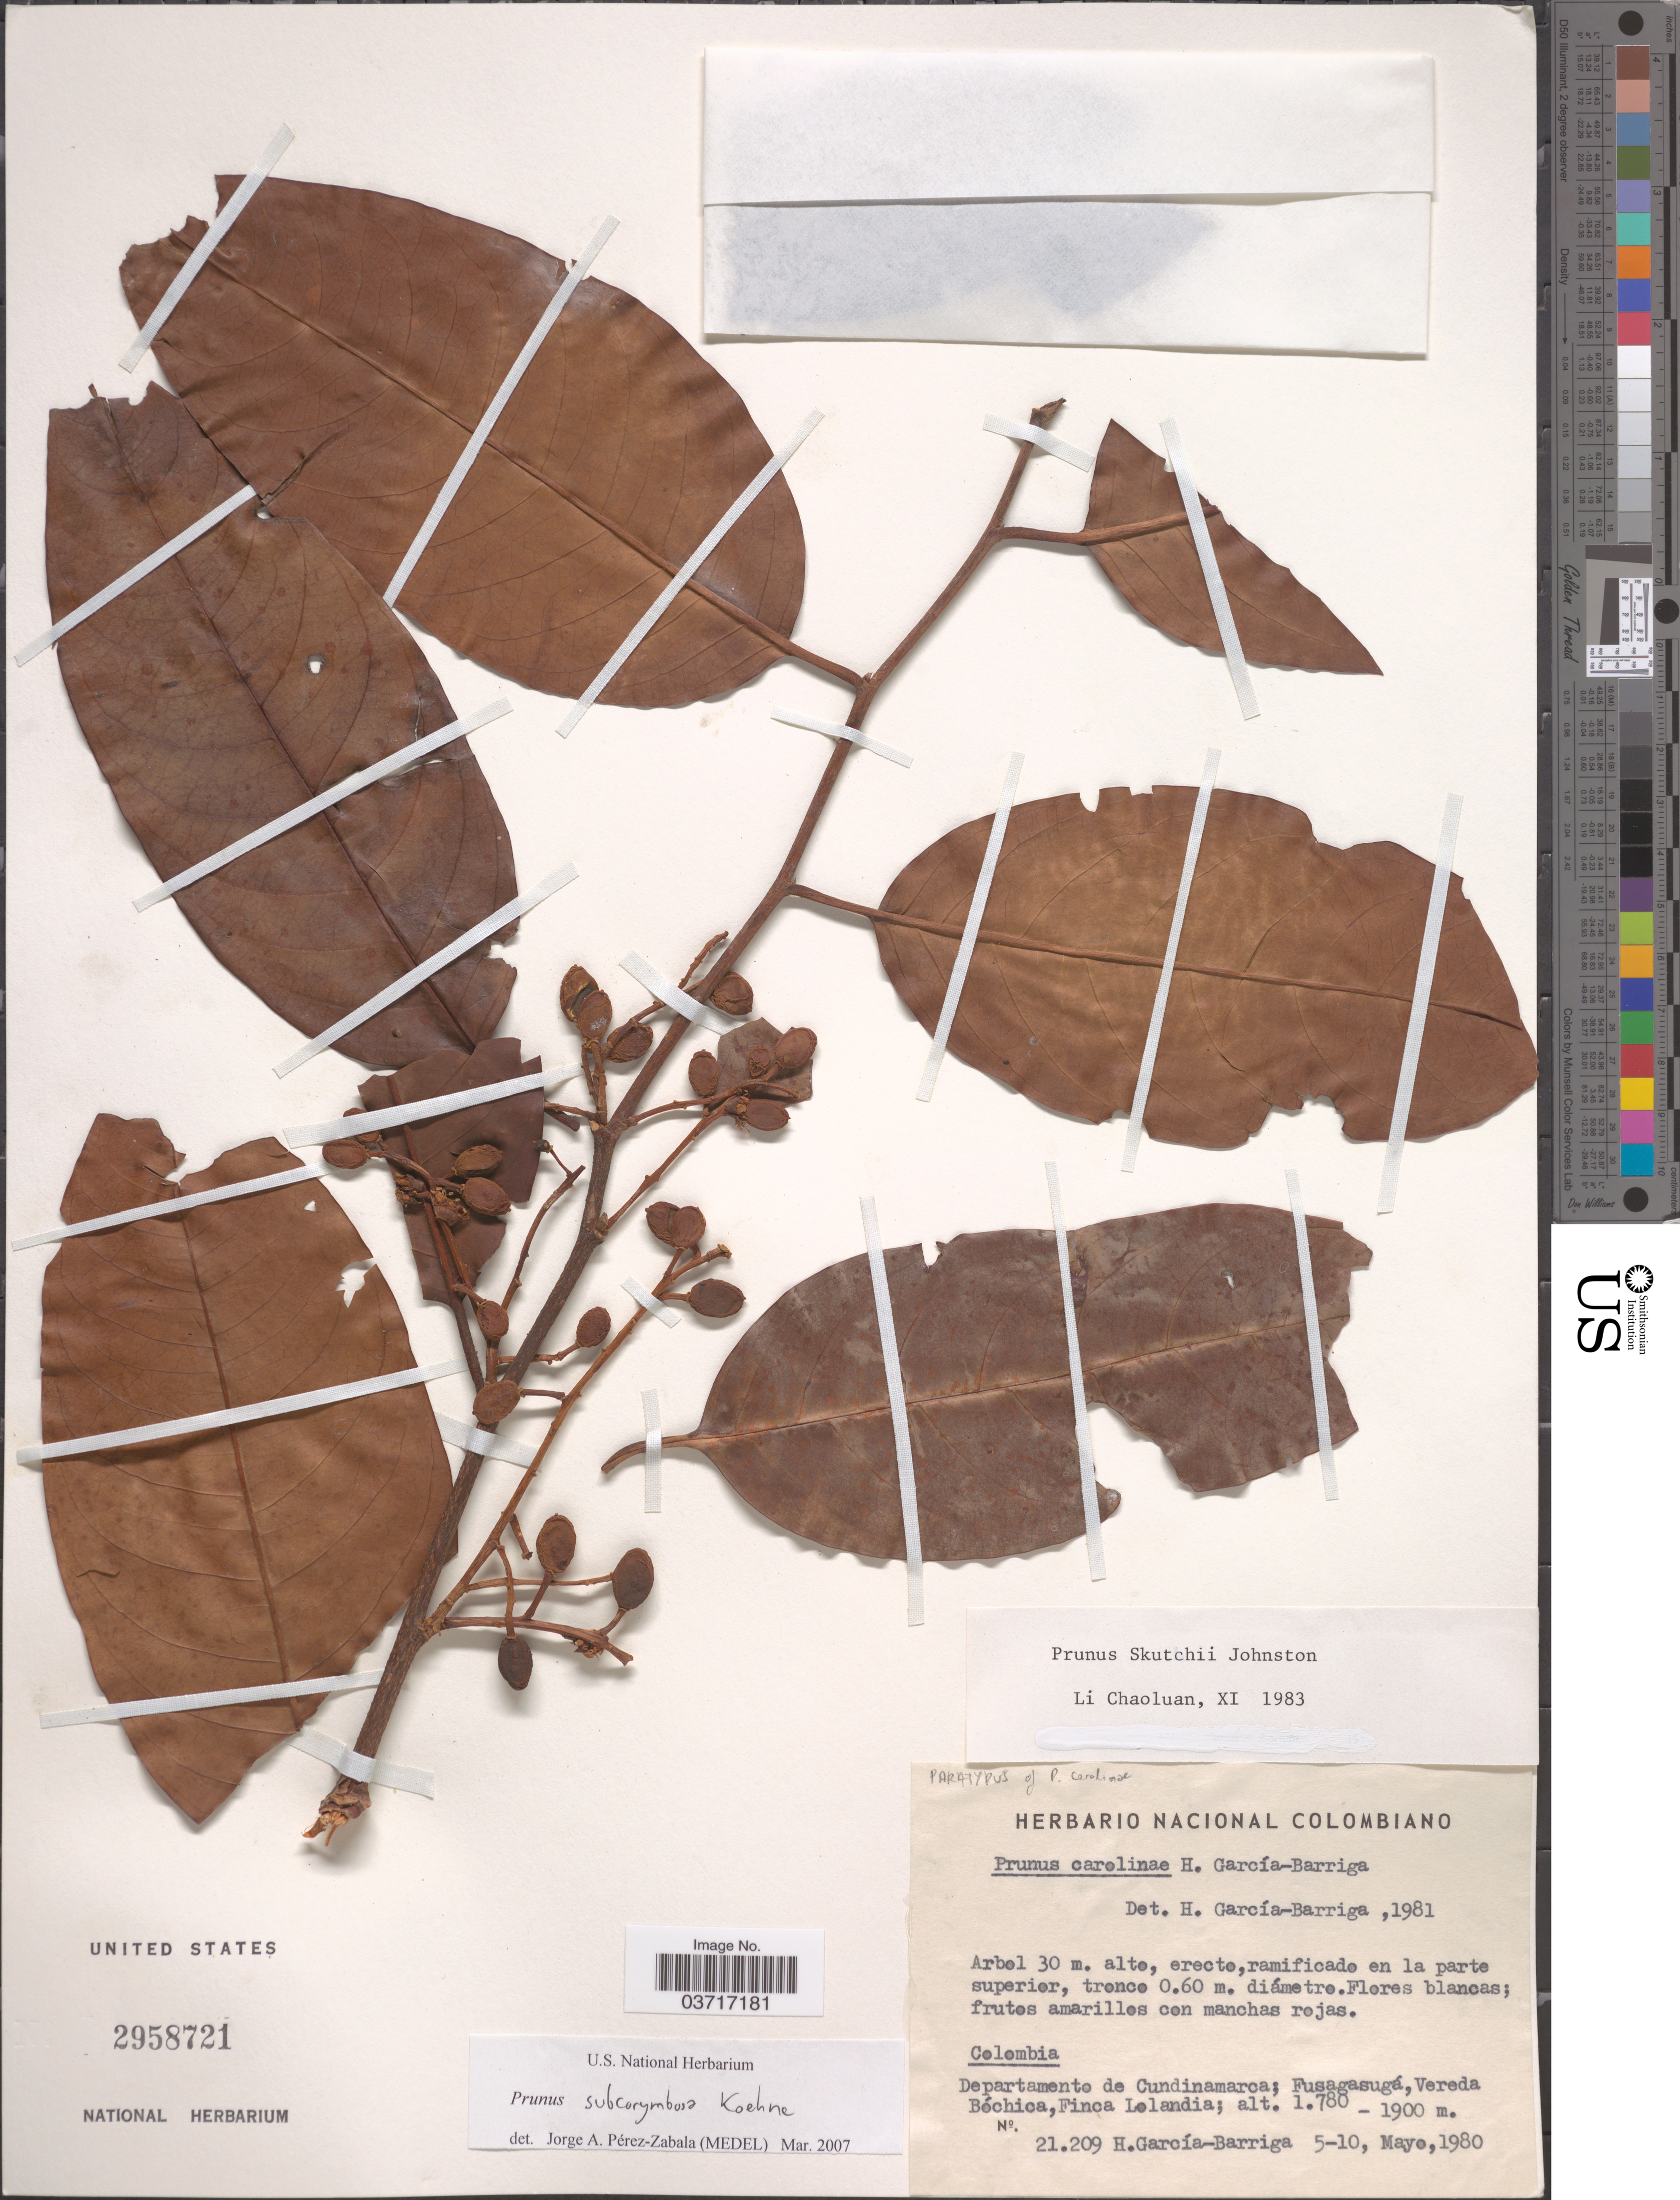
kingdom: Plantae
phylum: Tracheophyta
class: Magnoliopsida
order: Rosales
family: Rosaceae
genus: Prunus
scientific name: Prunus subcorymbosa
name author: Ruiz ex Koehne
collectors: H. García Barriga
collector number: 21209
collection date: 1980-05-05/1980-05-10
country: Colombia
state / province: Cundinamarca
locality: Departamento de Cundinamarca; Fusagasugá, Vereda Bóchica, Finca Lolandia.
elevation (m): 1780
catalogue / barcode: US 2958721